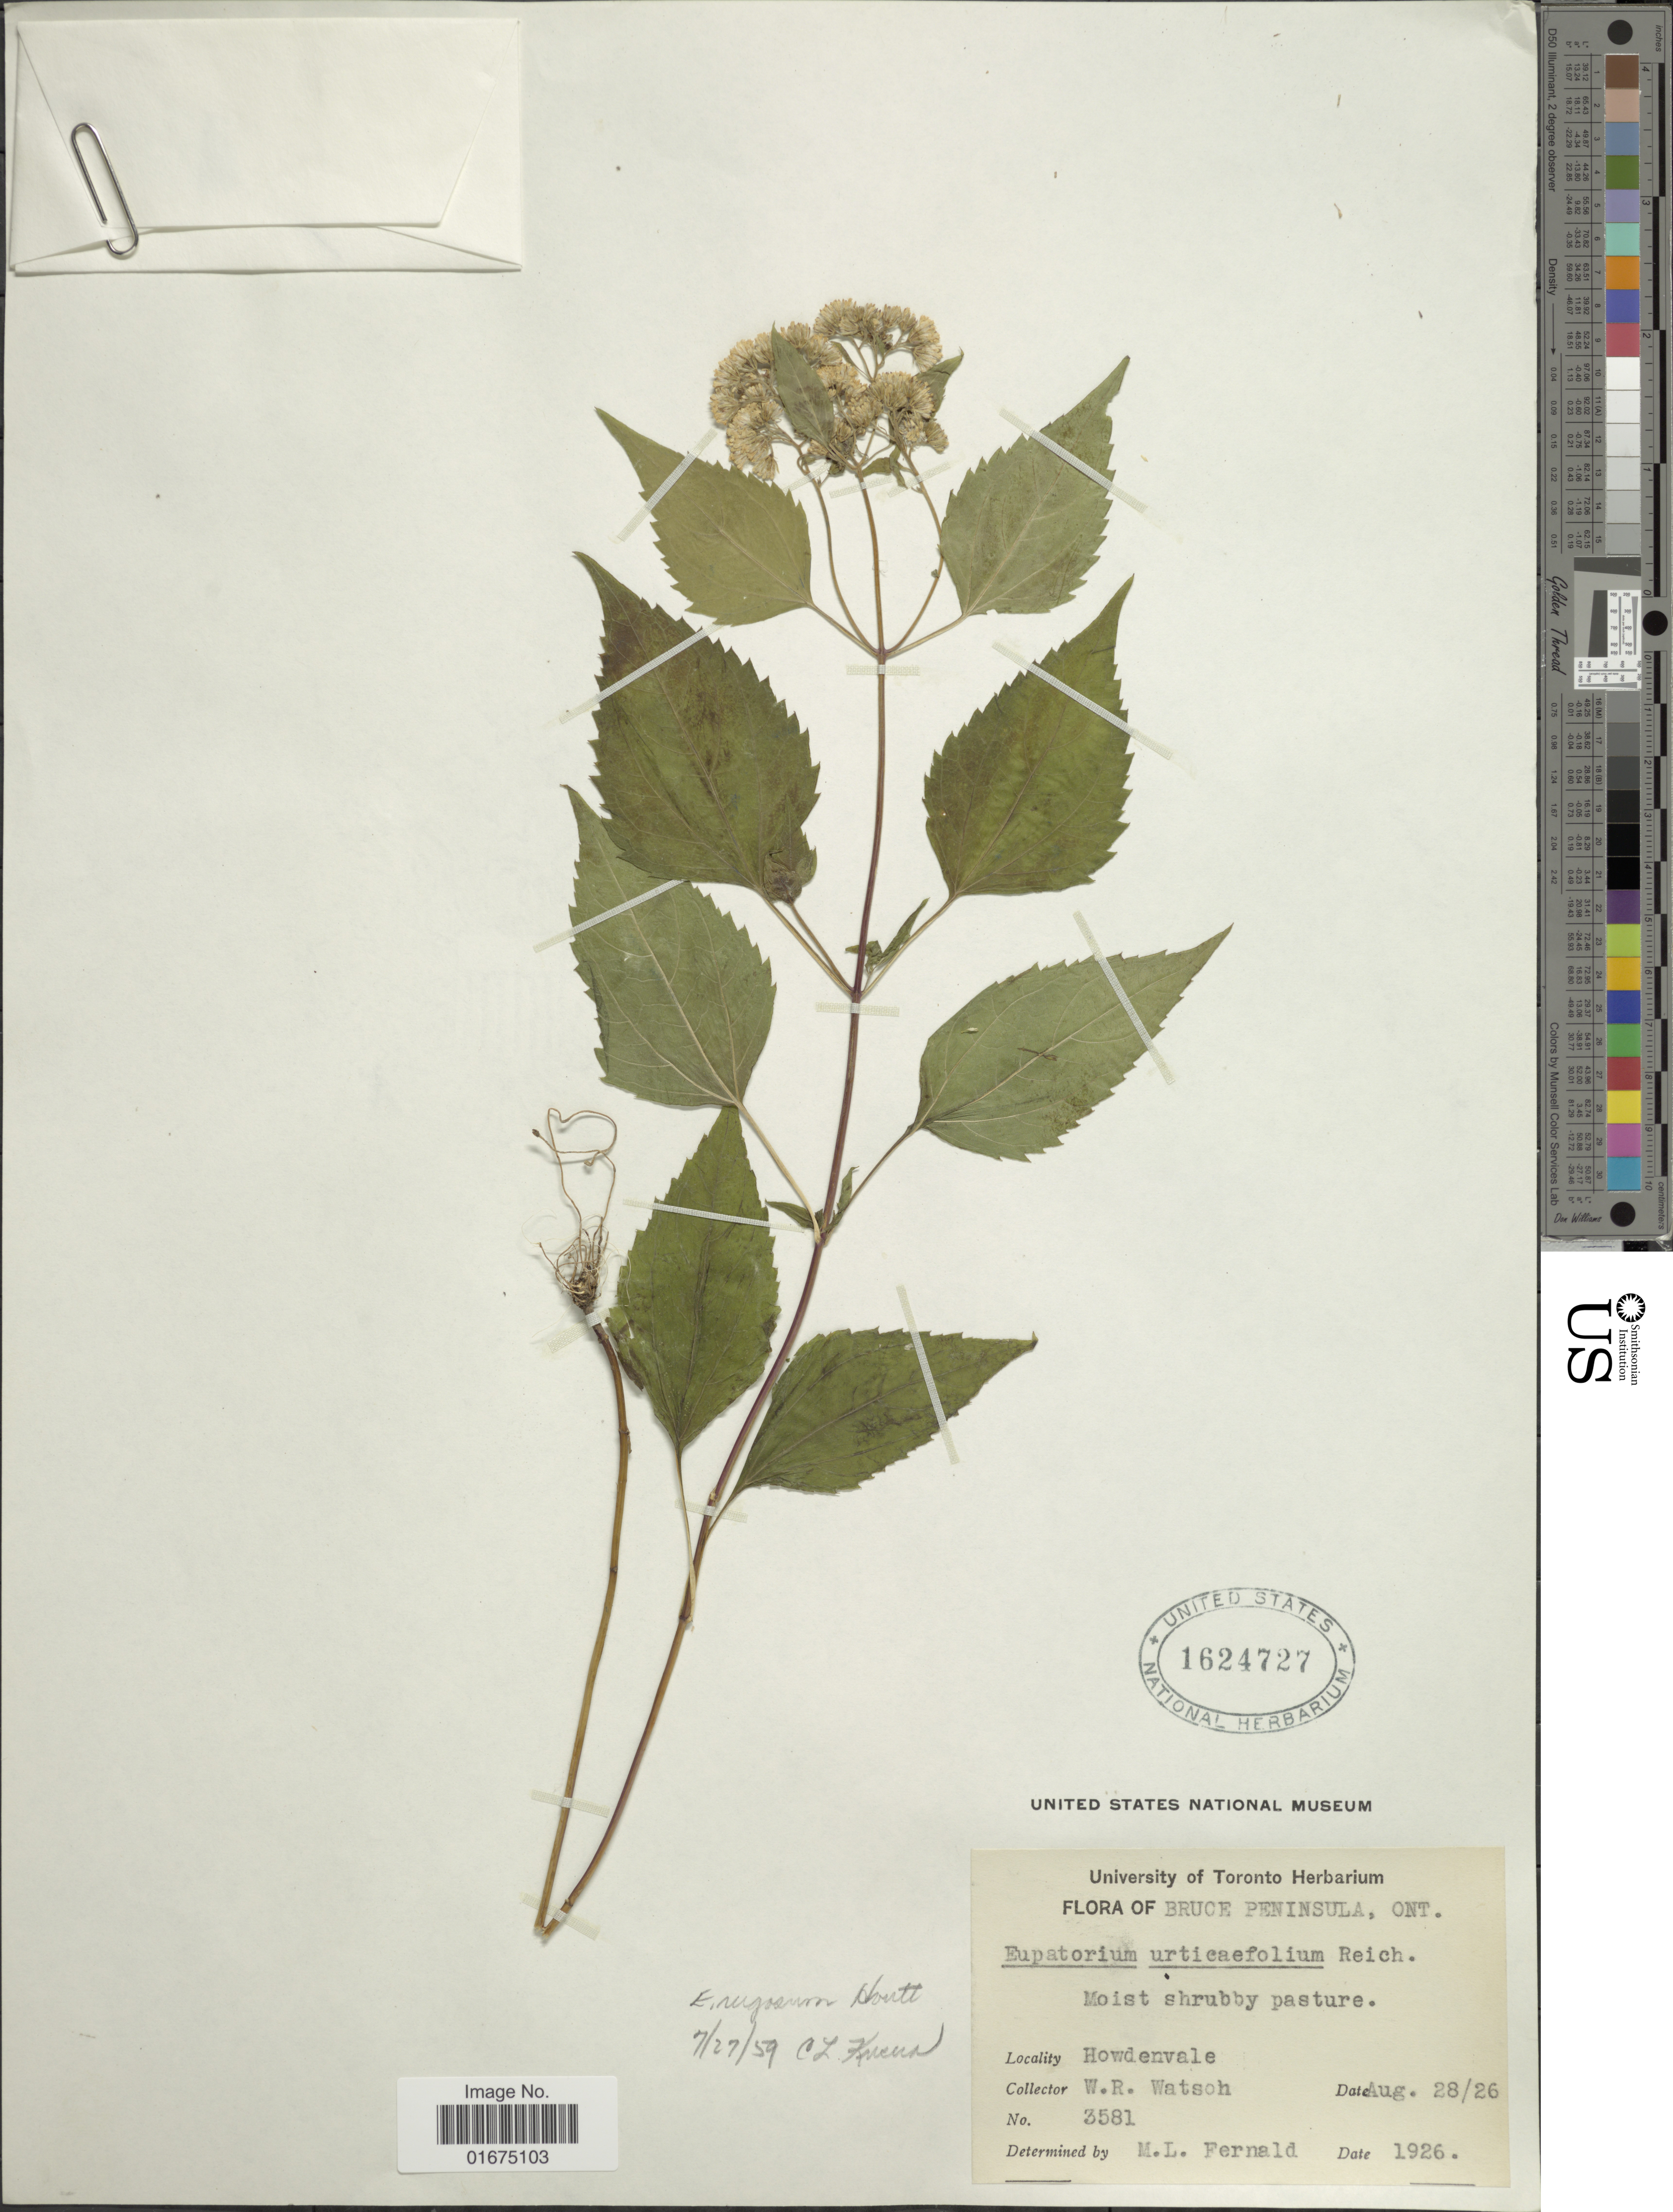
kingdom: Plantae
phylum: Tracheophyta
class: Magnoliopsida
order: Asterales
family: Asteraceae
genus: Ageratina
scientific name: Ageratina altissima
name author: (L.) R.M. King & H. Rob.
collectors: W. R. Watson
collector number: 3581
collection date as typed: Transcribed d/m/y: 28/8/26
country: Canada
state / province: Ontario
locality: Bruce Peninsula, Howdenvale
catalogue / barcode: US 1624727